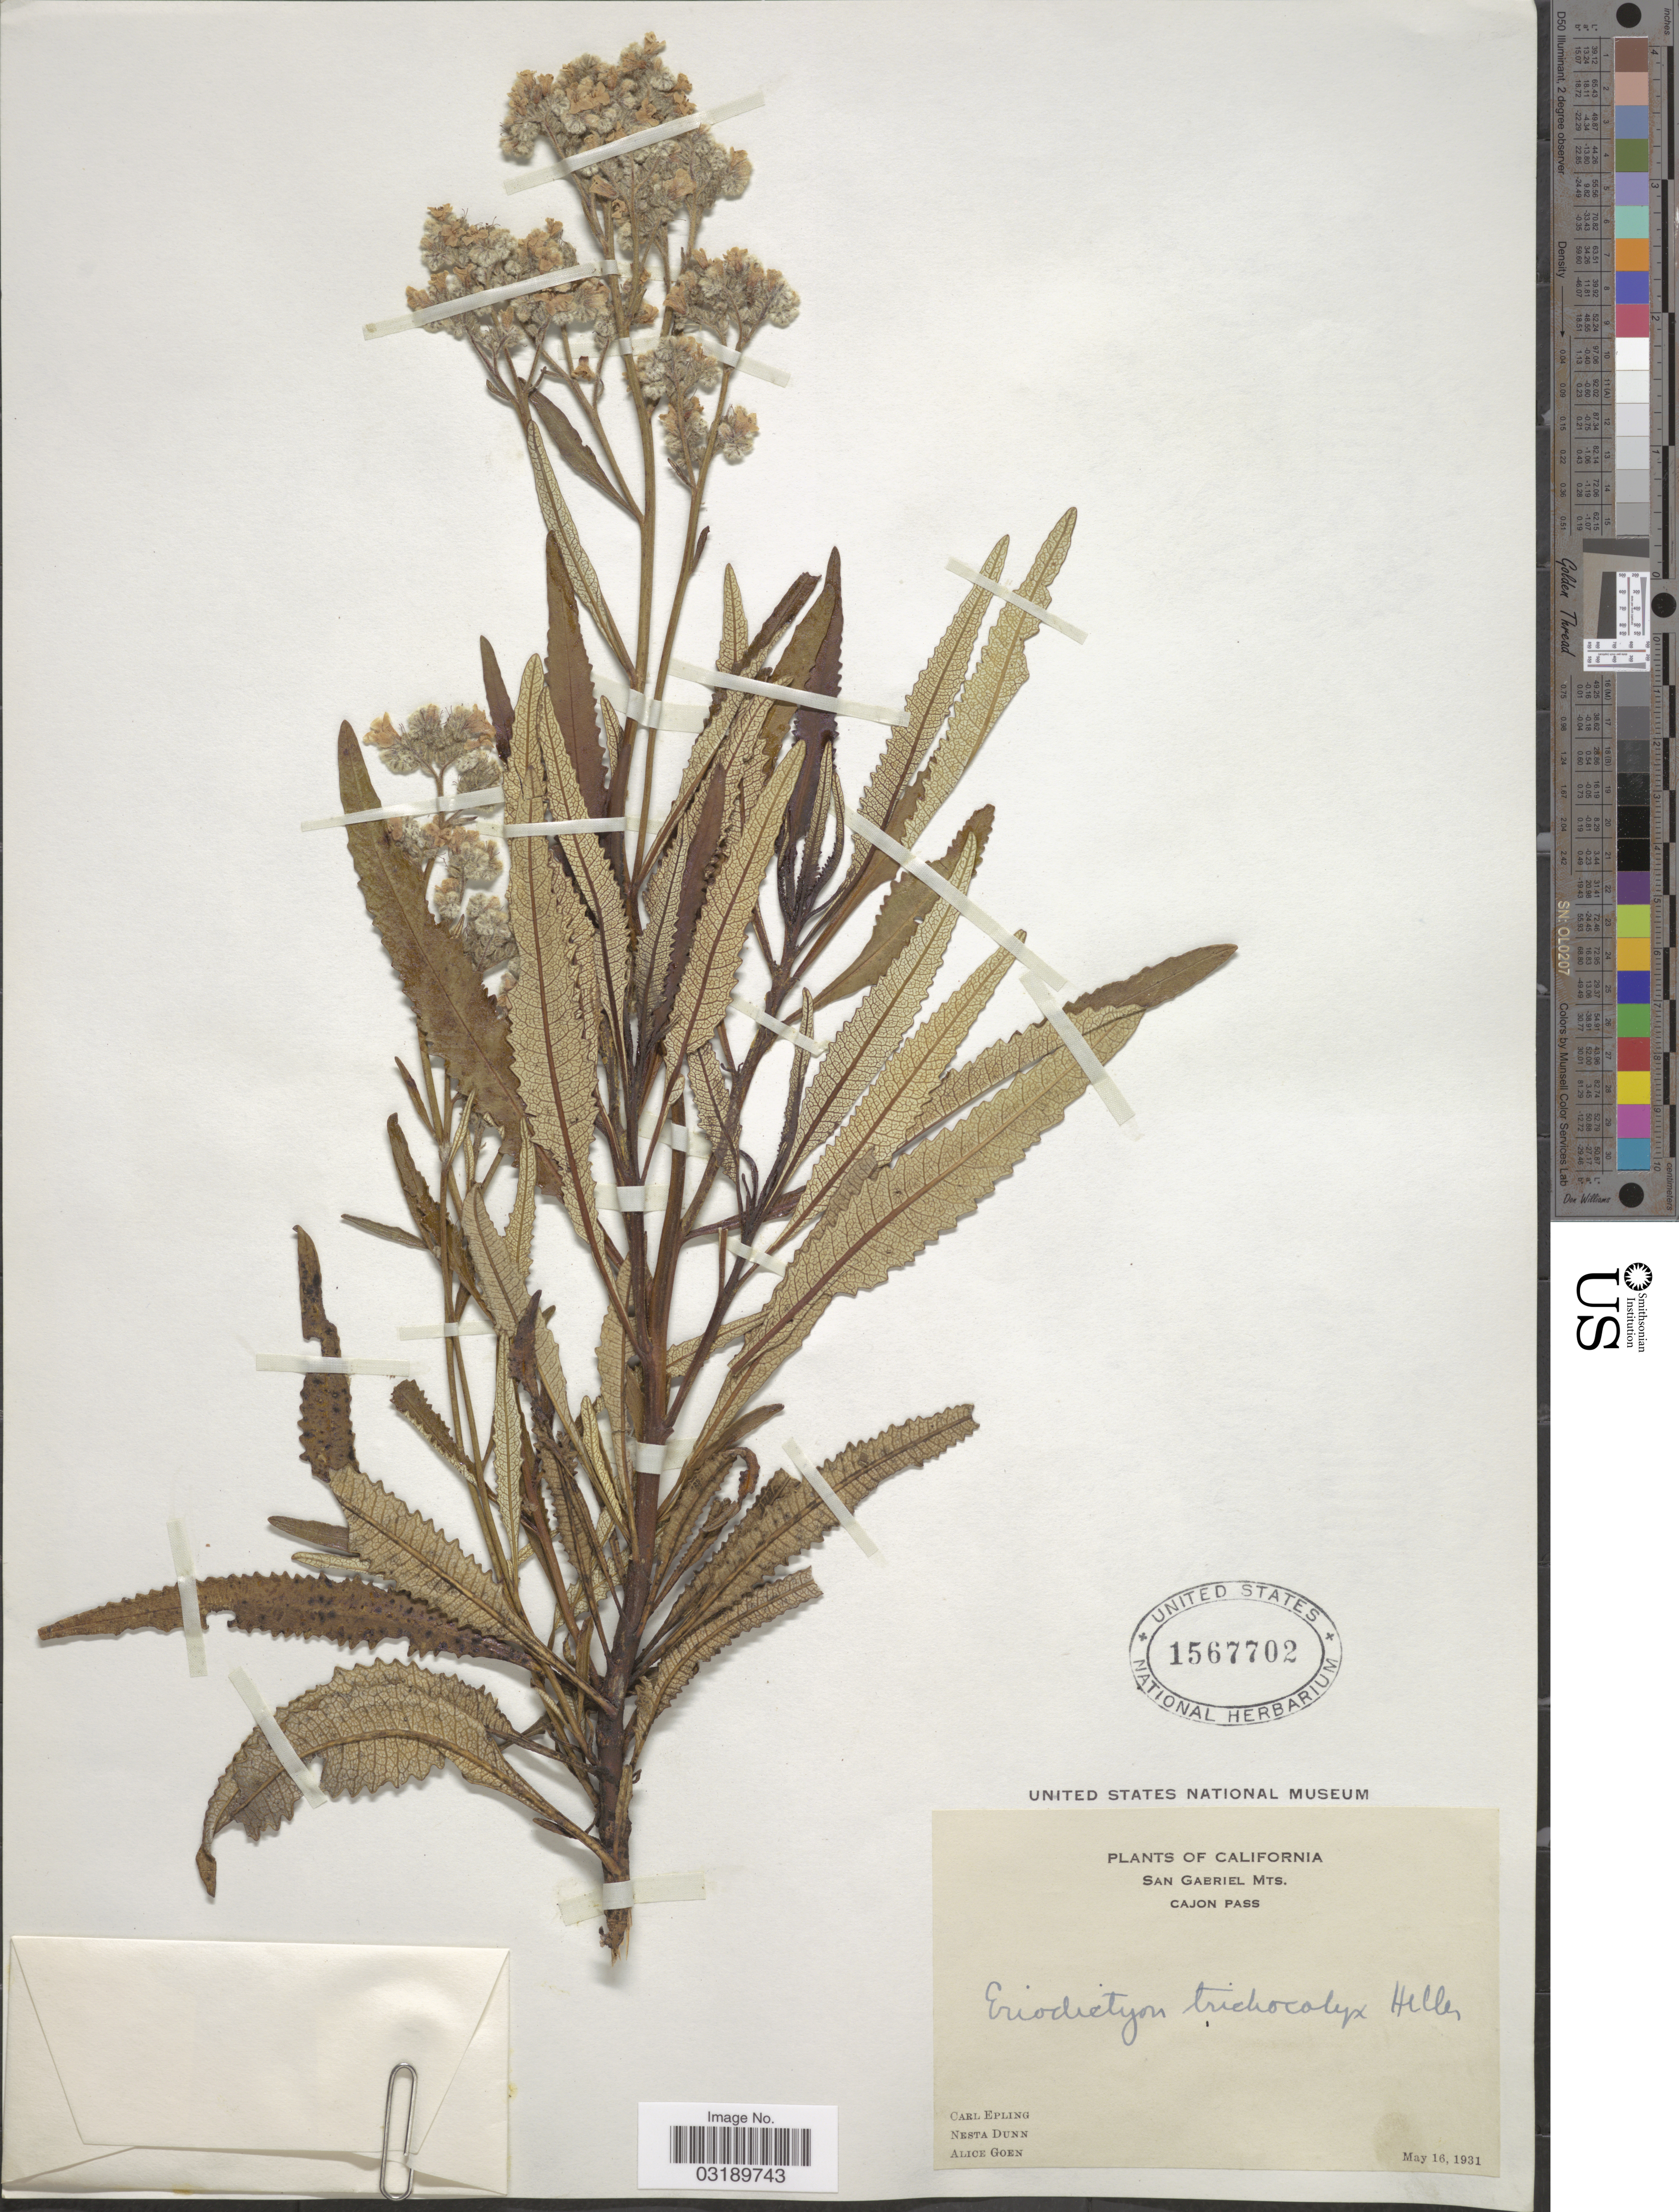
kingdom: Plantae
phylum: Tracheophyta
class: Magnoliopsida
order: Boraginales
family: Namaceae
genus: Eriodictyon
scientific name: Eriodictyon trichocalyx var. trichocalyx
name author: A. Heller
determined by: Rogers, Z. S.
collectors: C. C. Epling, N. Dunn & A. Goen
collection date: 1931-05-16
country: United States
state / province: California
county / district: Los Angeles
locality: San Gabriel Mts. Cajon Pass.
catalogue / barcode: US 1567702